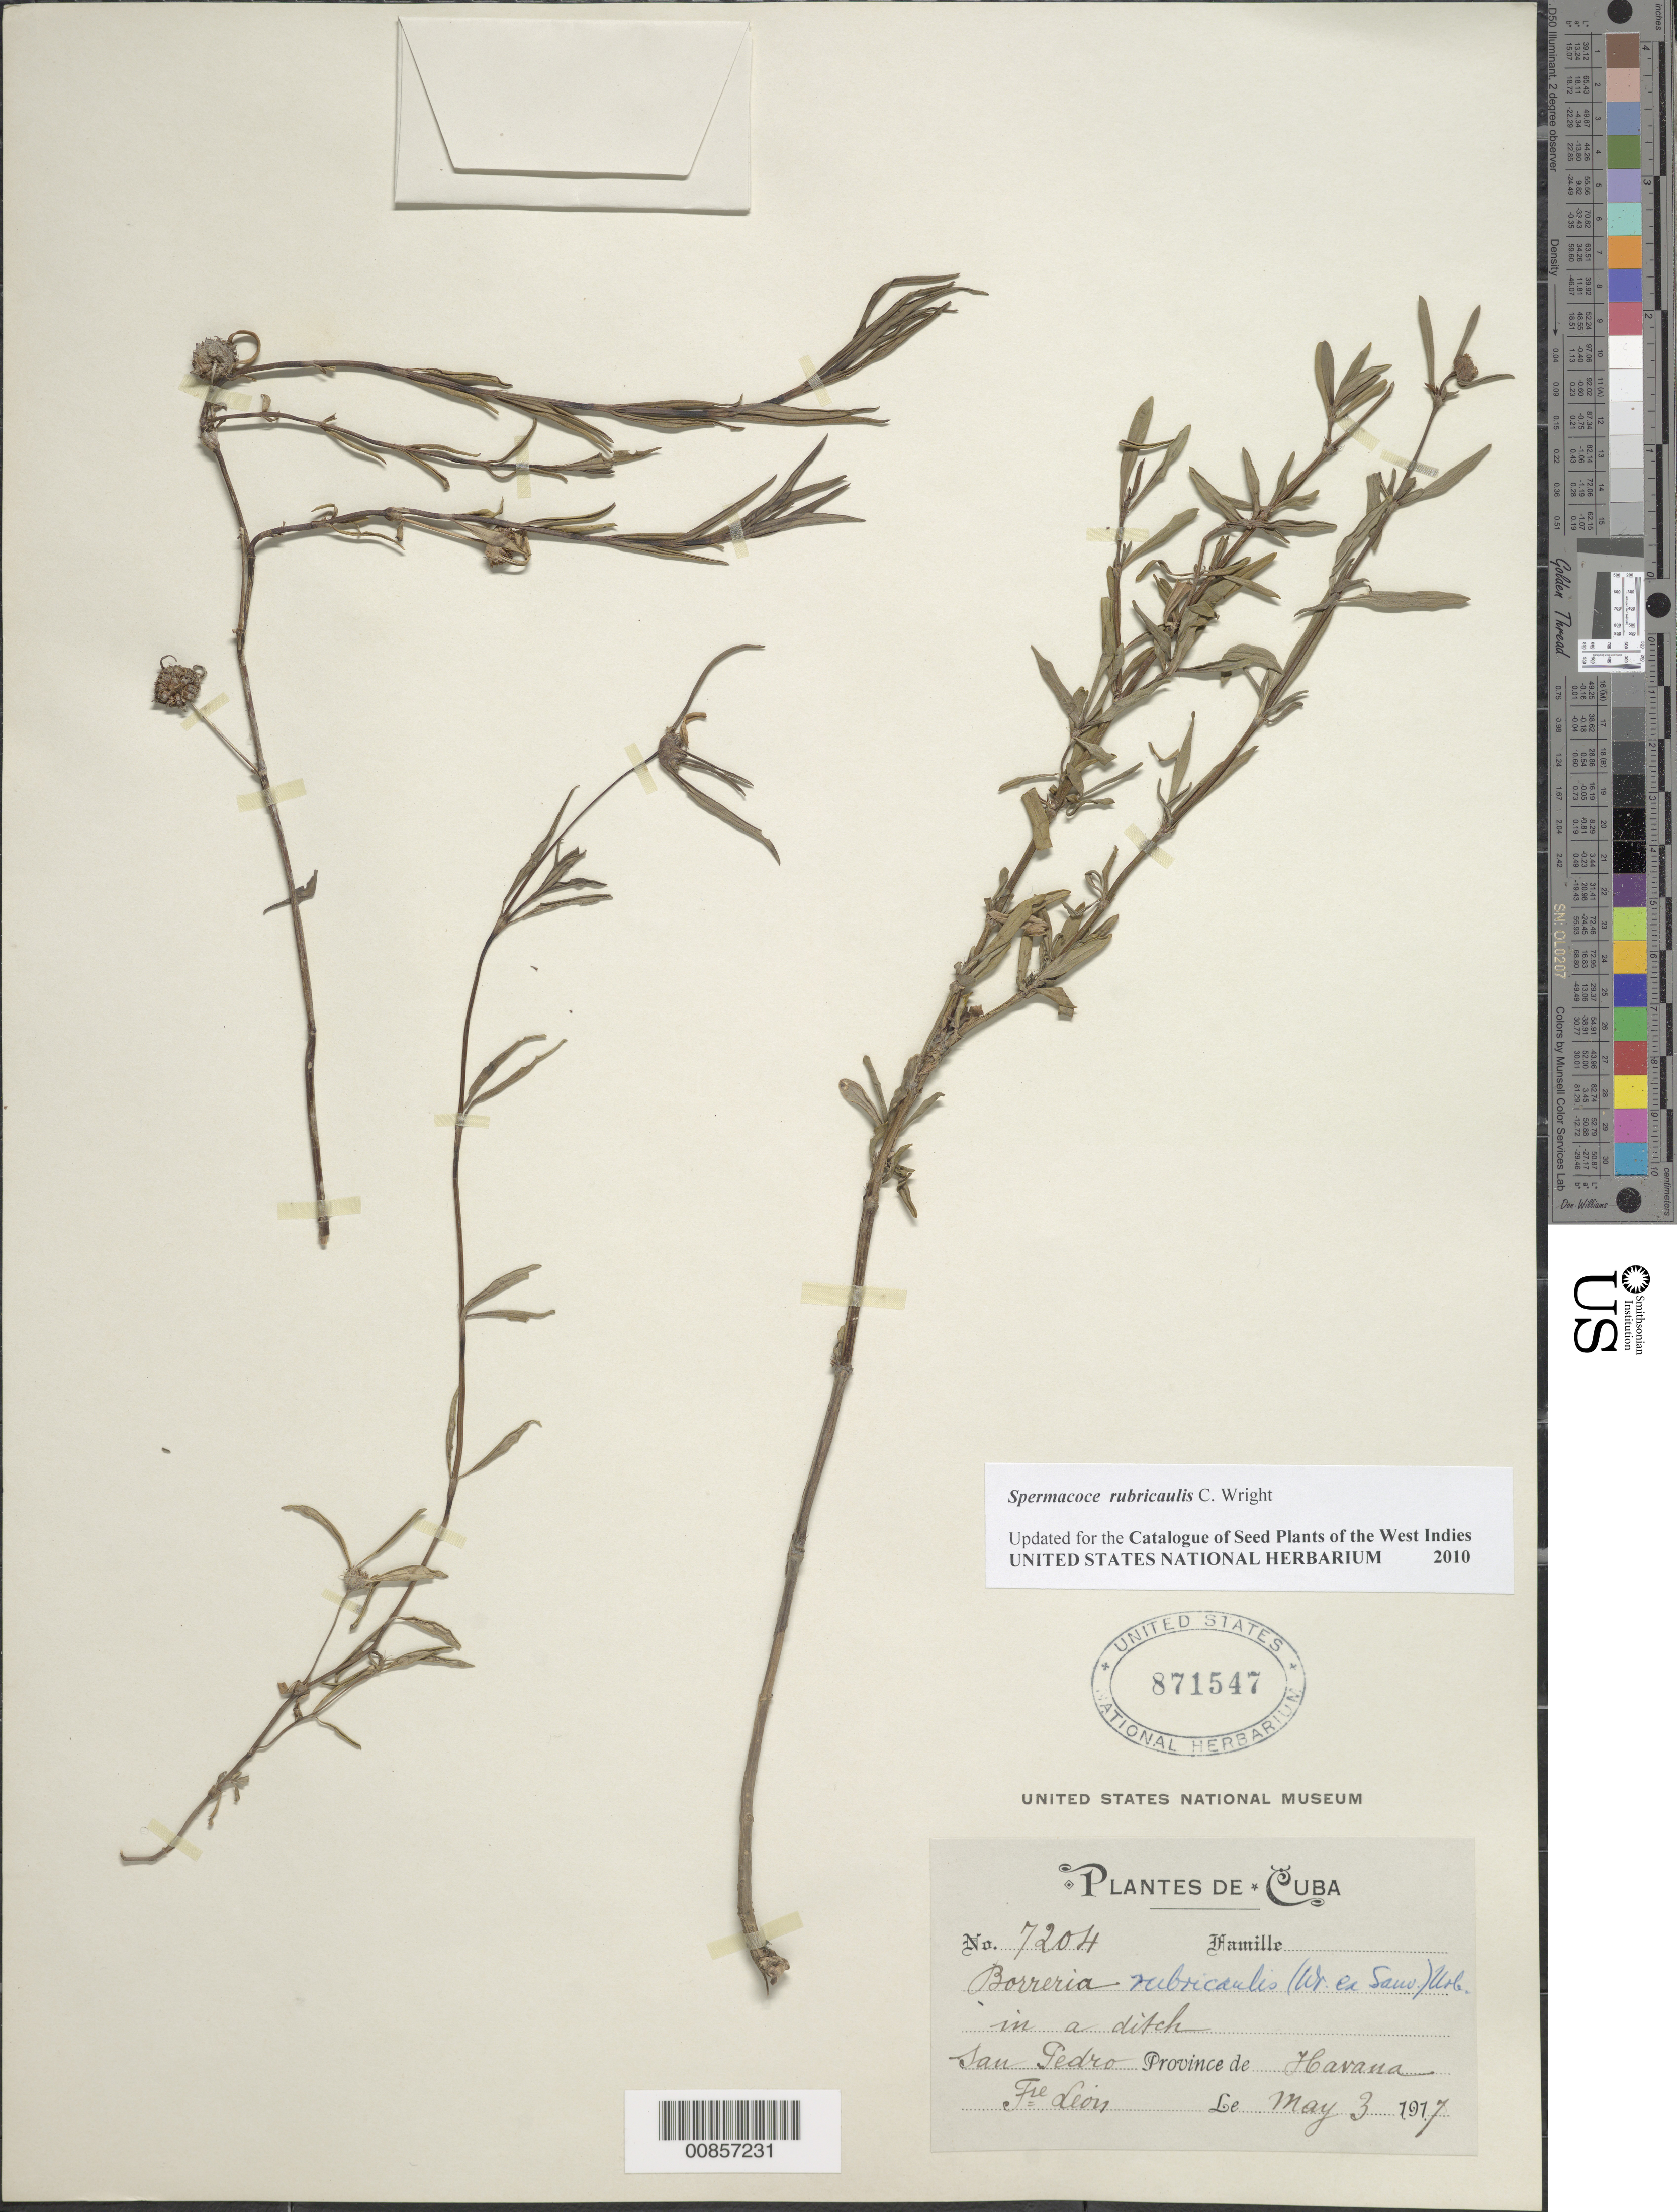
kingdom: Plantae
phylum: Tracheophyta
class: Magnoliopsida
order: Gentianales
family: Rubiaceae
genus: Spermacoce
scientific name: Spermacoce rubricaulis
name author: C. Wright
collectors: Bro. León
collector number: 7204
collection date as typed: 03 May 1917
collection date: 1917-05-03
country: Cuba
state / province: La Habana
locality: San Pedro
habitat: In ditch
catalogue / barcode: US 871547